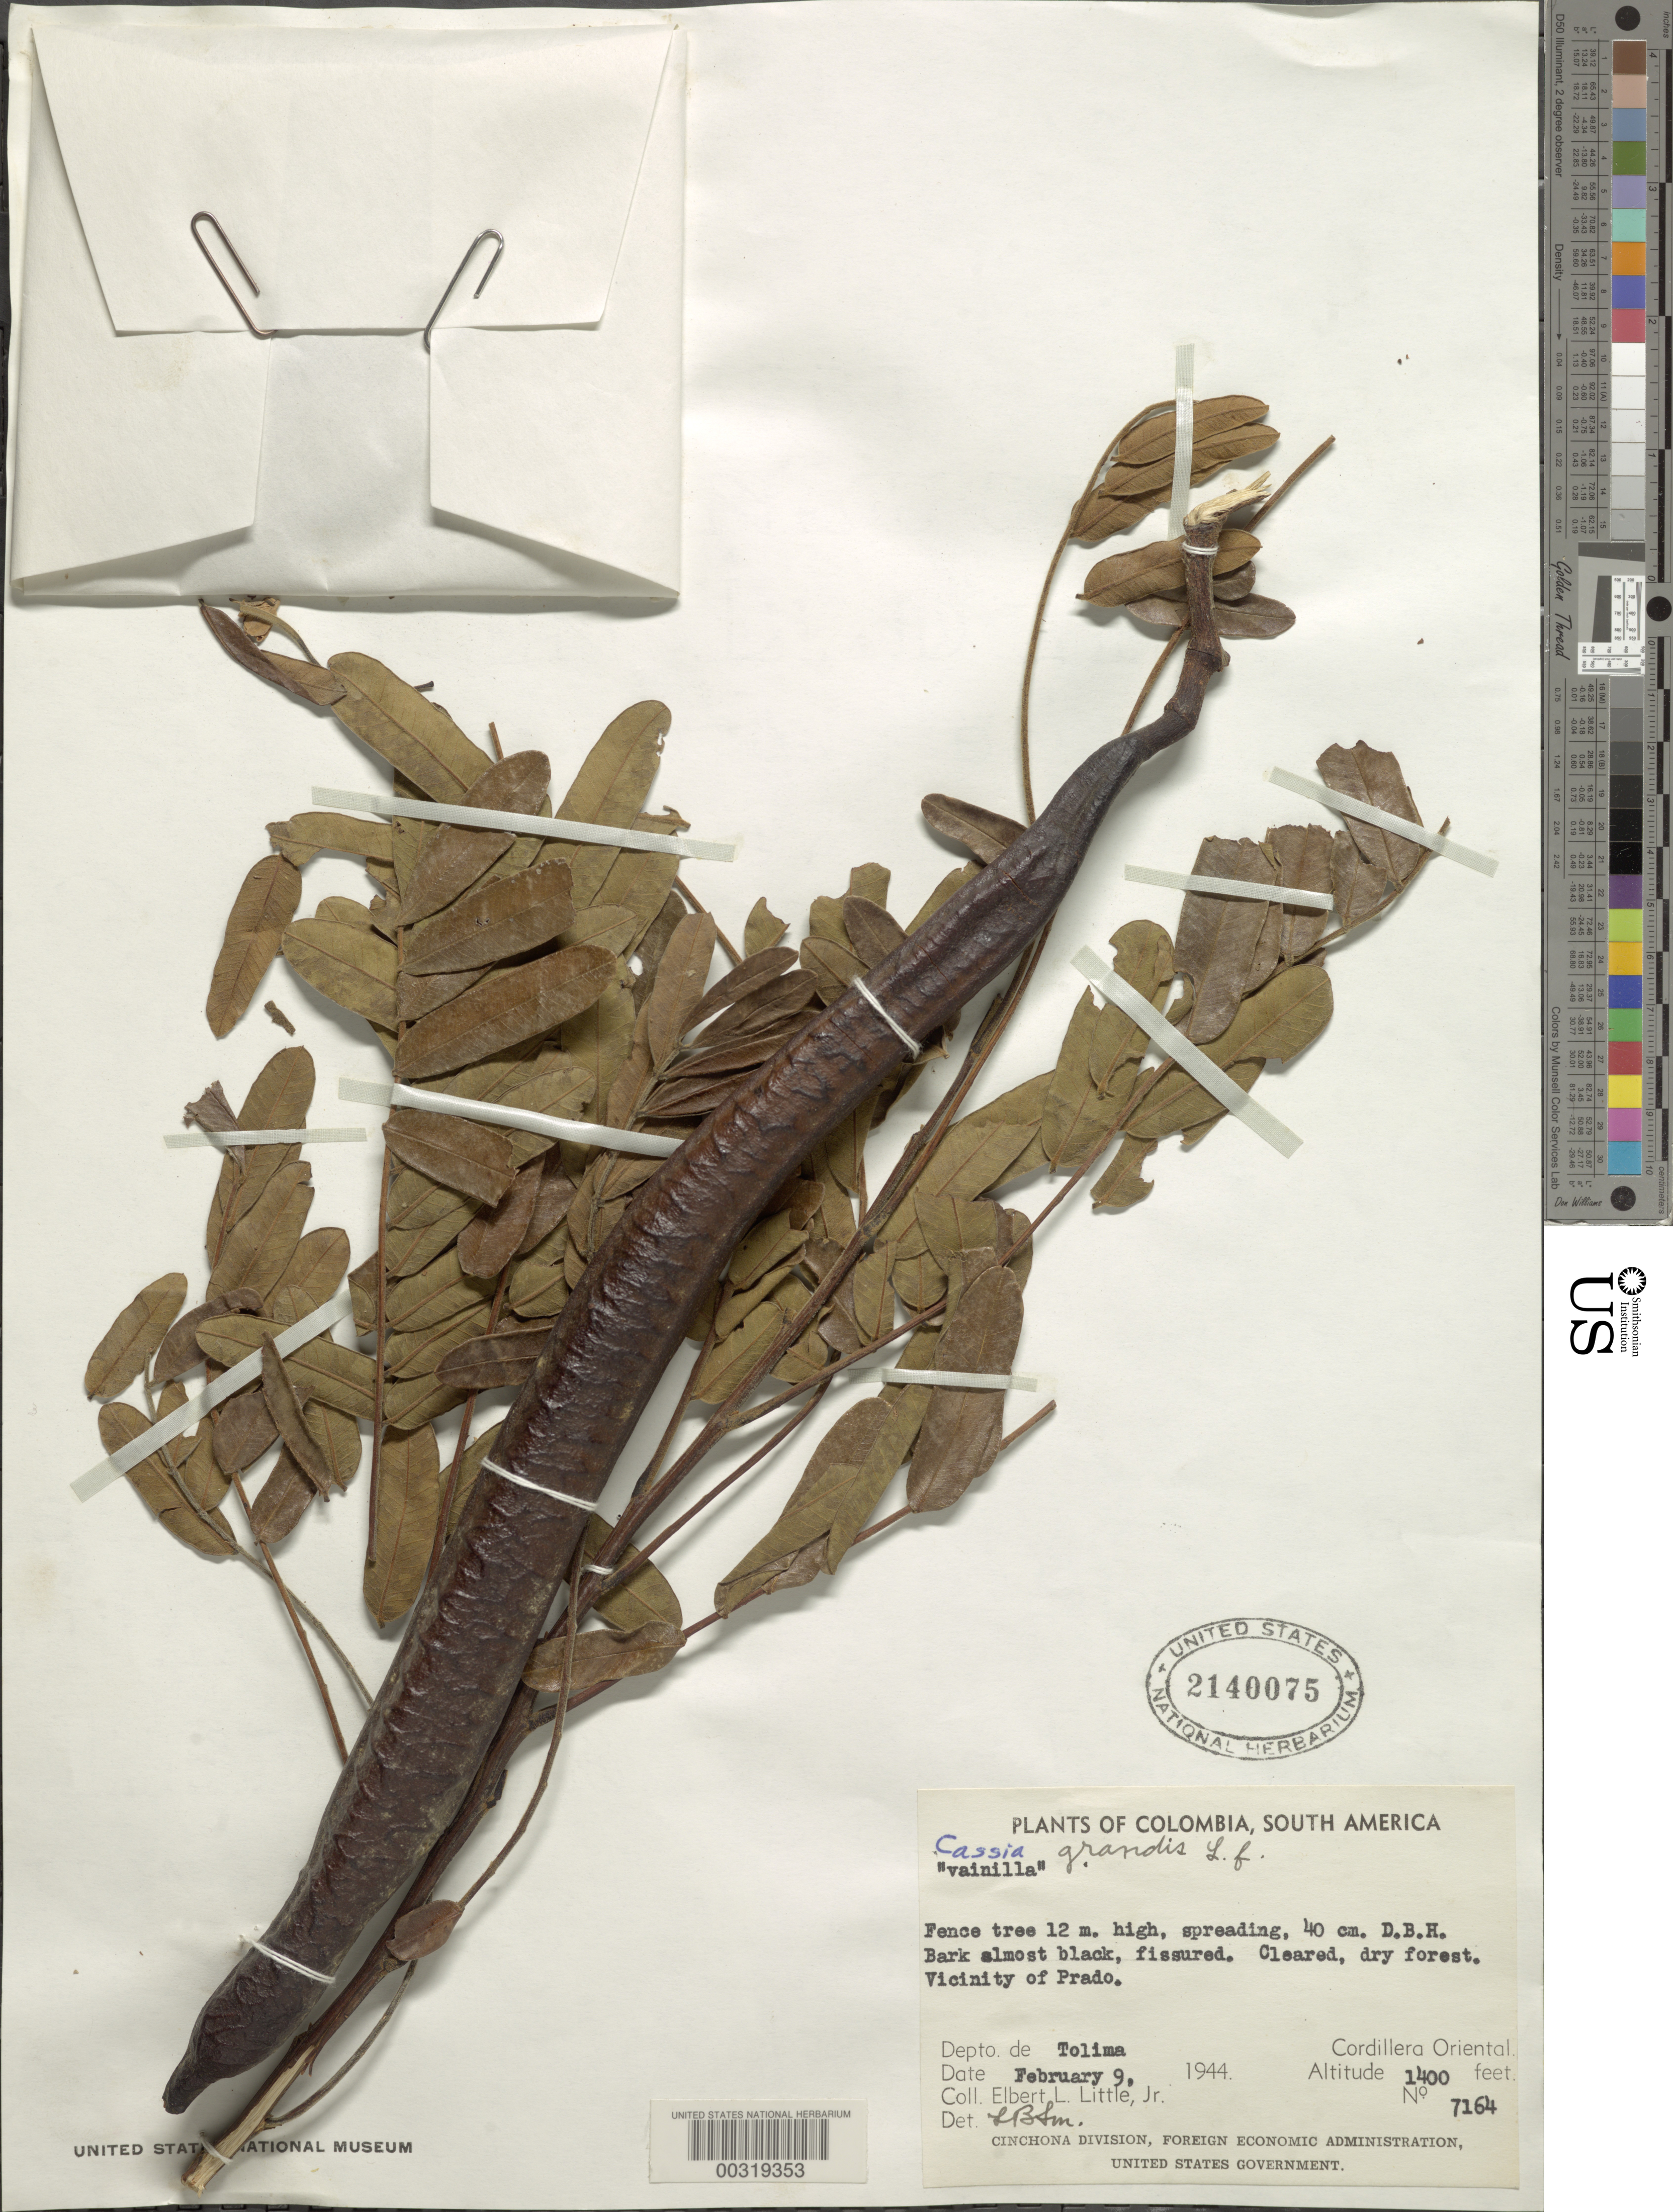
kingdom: Plantae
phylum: Tracheophyta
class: Magnoliopsida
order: Fabales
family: Fabaceae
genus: Cassia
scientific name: Cassia grandis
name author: L. f.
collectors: E. L. Little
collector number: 7164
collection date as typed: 09 Feb 1944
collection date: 1944-02-09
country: Colombia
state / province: Tolima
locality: Vicinity of Prado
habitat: Cleared, dry forest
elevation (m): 427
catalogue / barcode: US 2140075